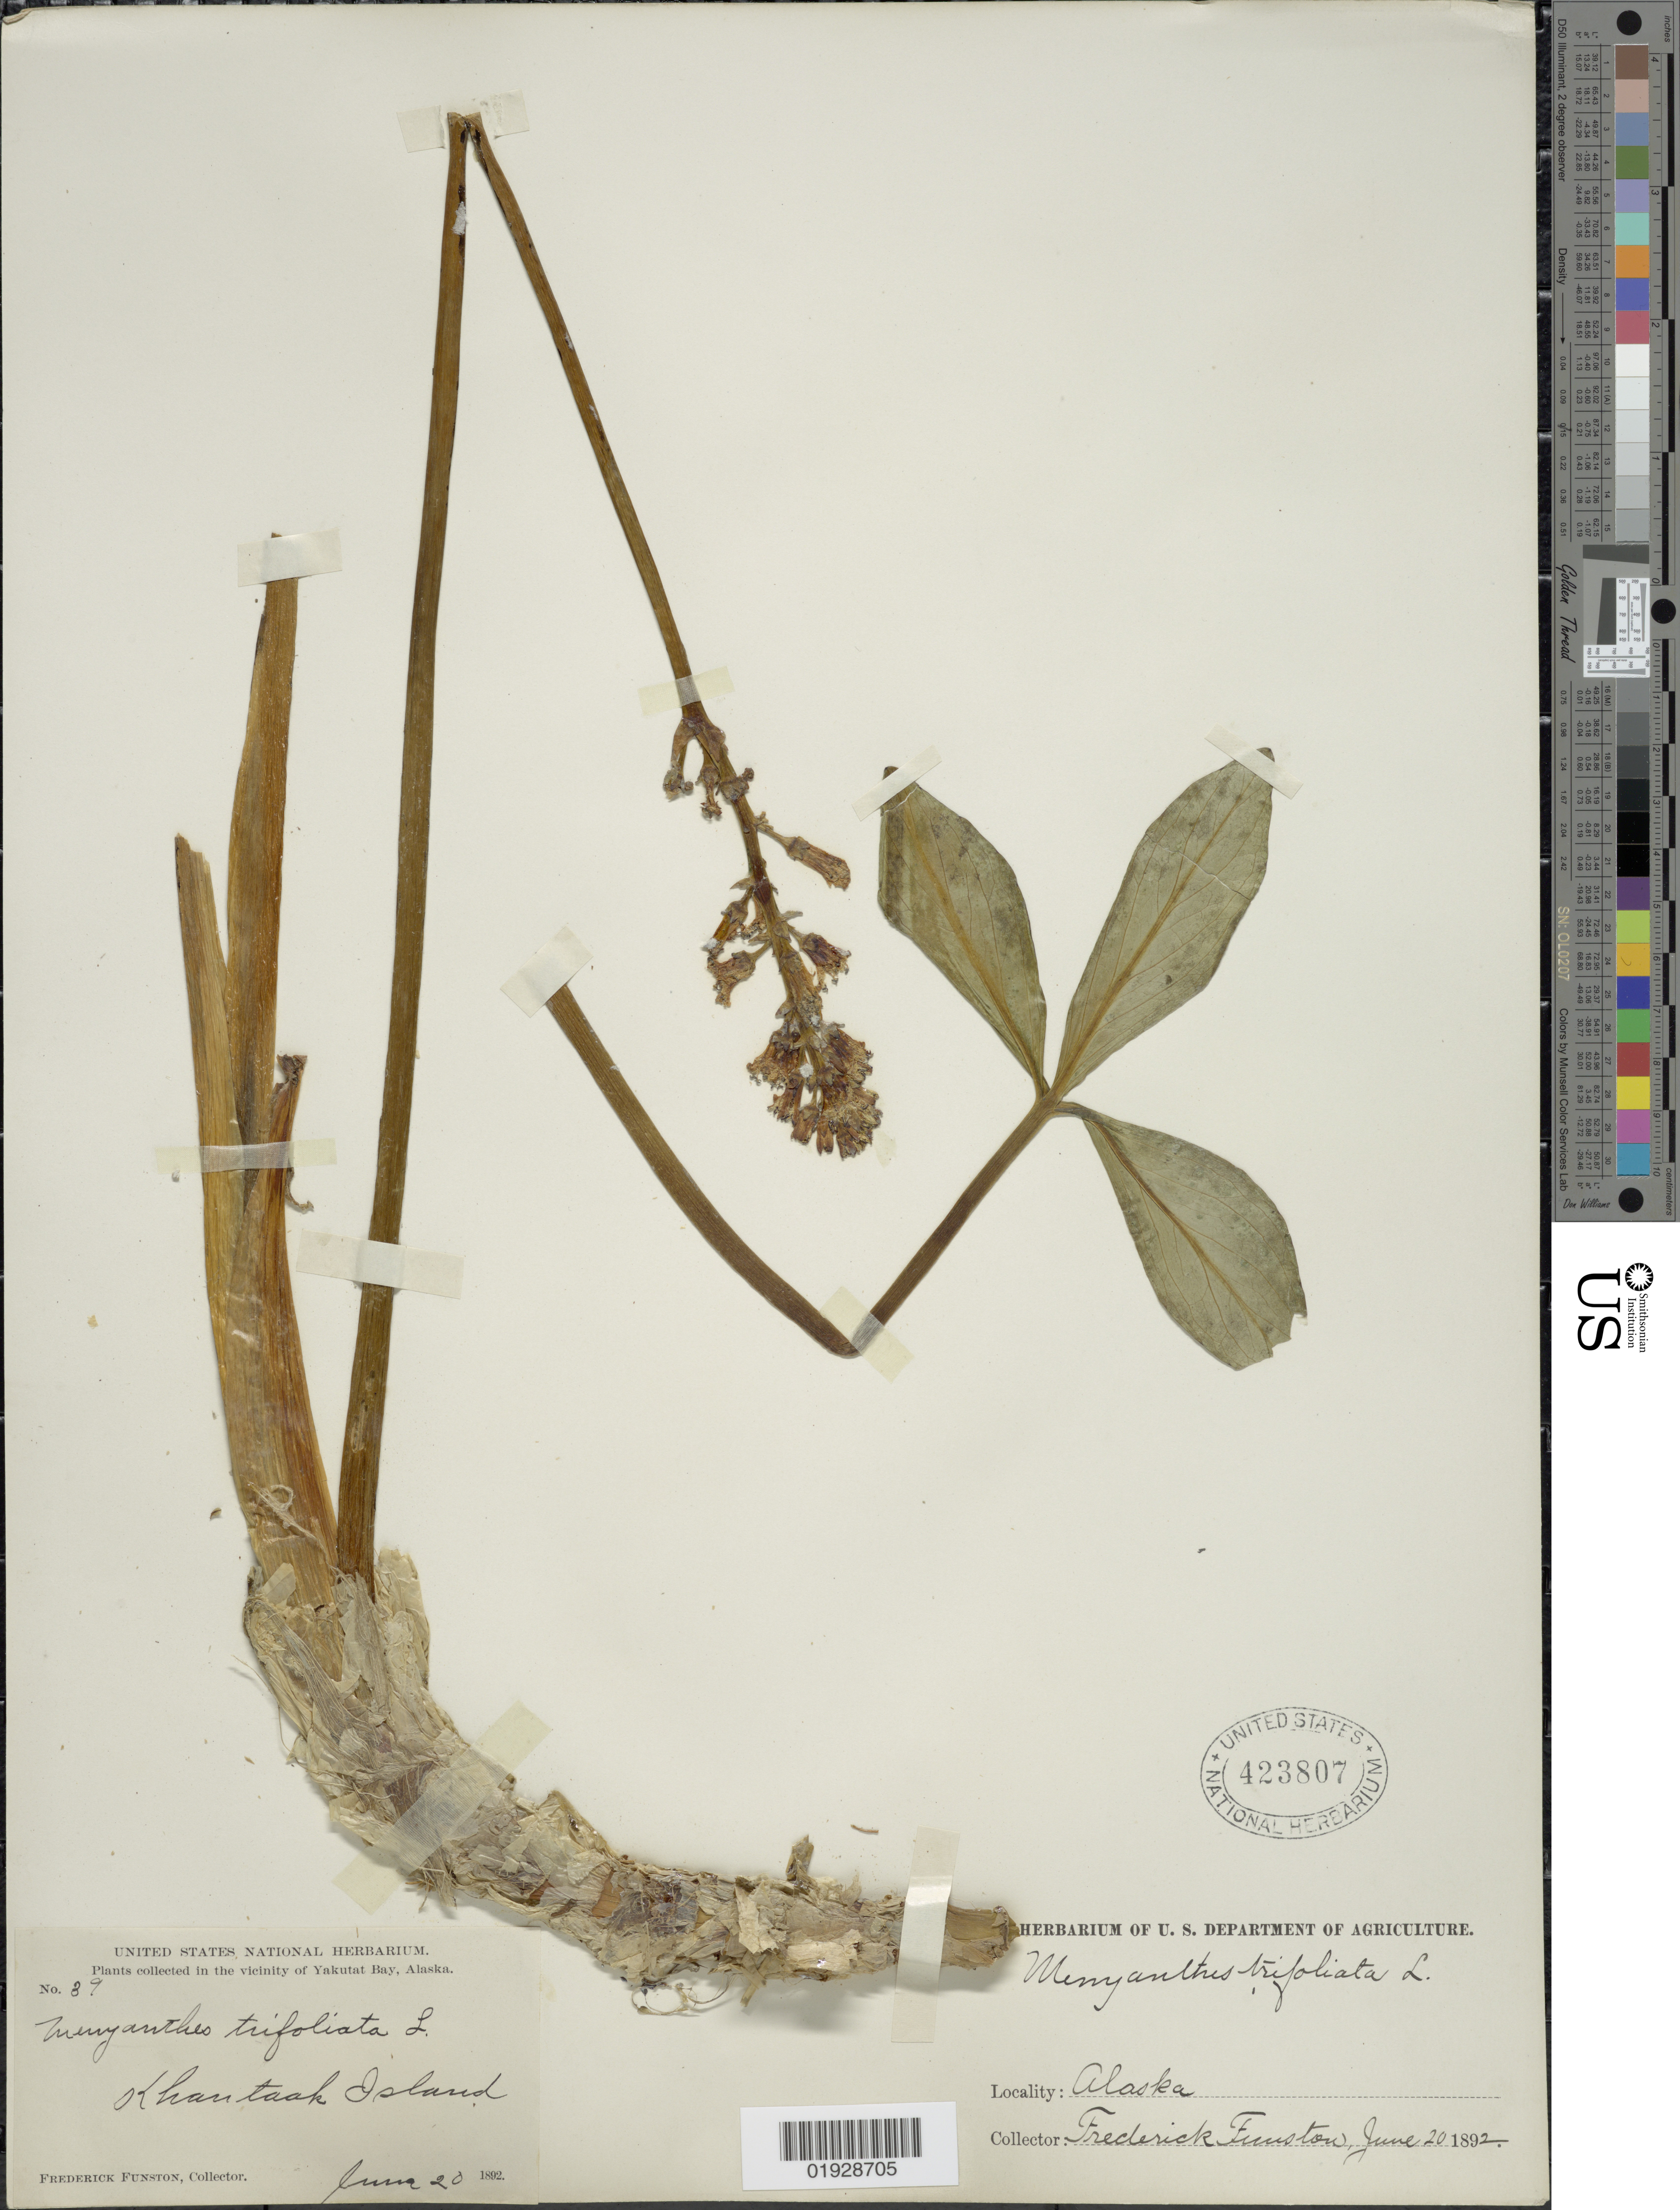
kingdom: Plantae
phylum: Tracheophyta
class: Magnoliopsida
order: Asterales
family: Menyanthaceae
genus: Menyanthes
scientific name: Menyanthes trifoliata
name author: L.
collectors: F. Funston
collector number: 39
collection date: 1892-06-20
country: United States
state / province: Alaska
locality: Vicinity of Yakutat Bay. Khantaak Island.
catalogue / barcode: US 423807